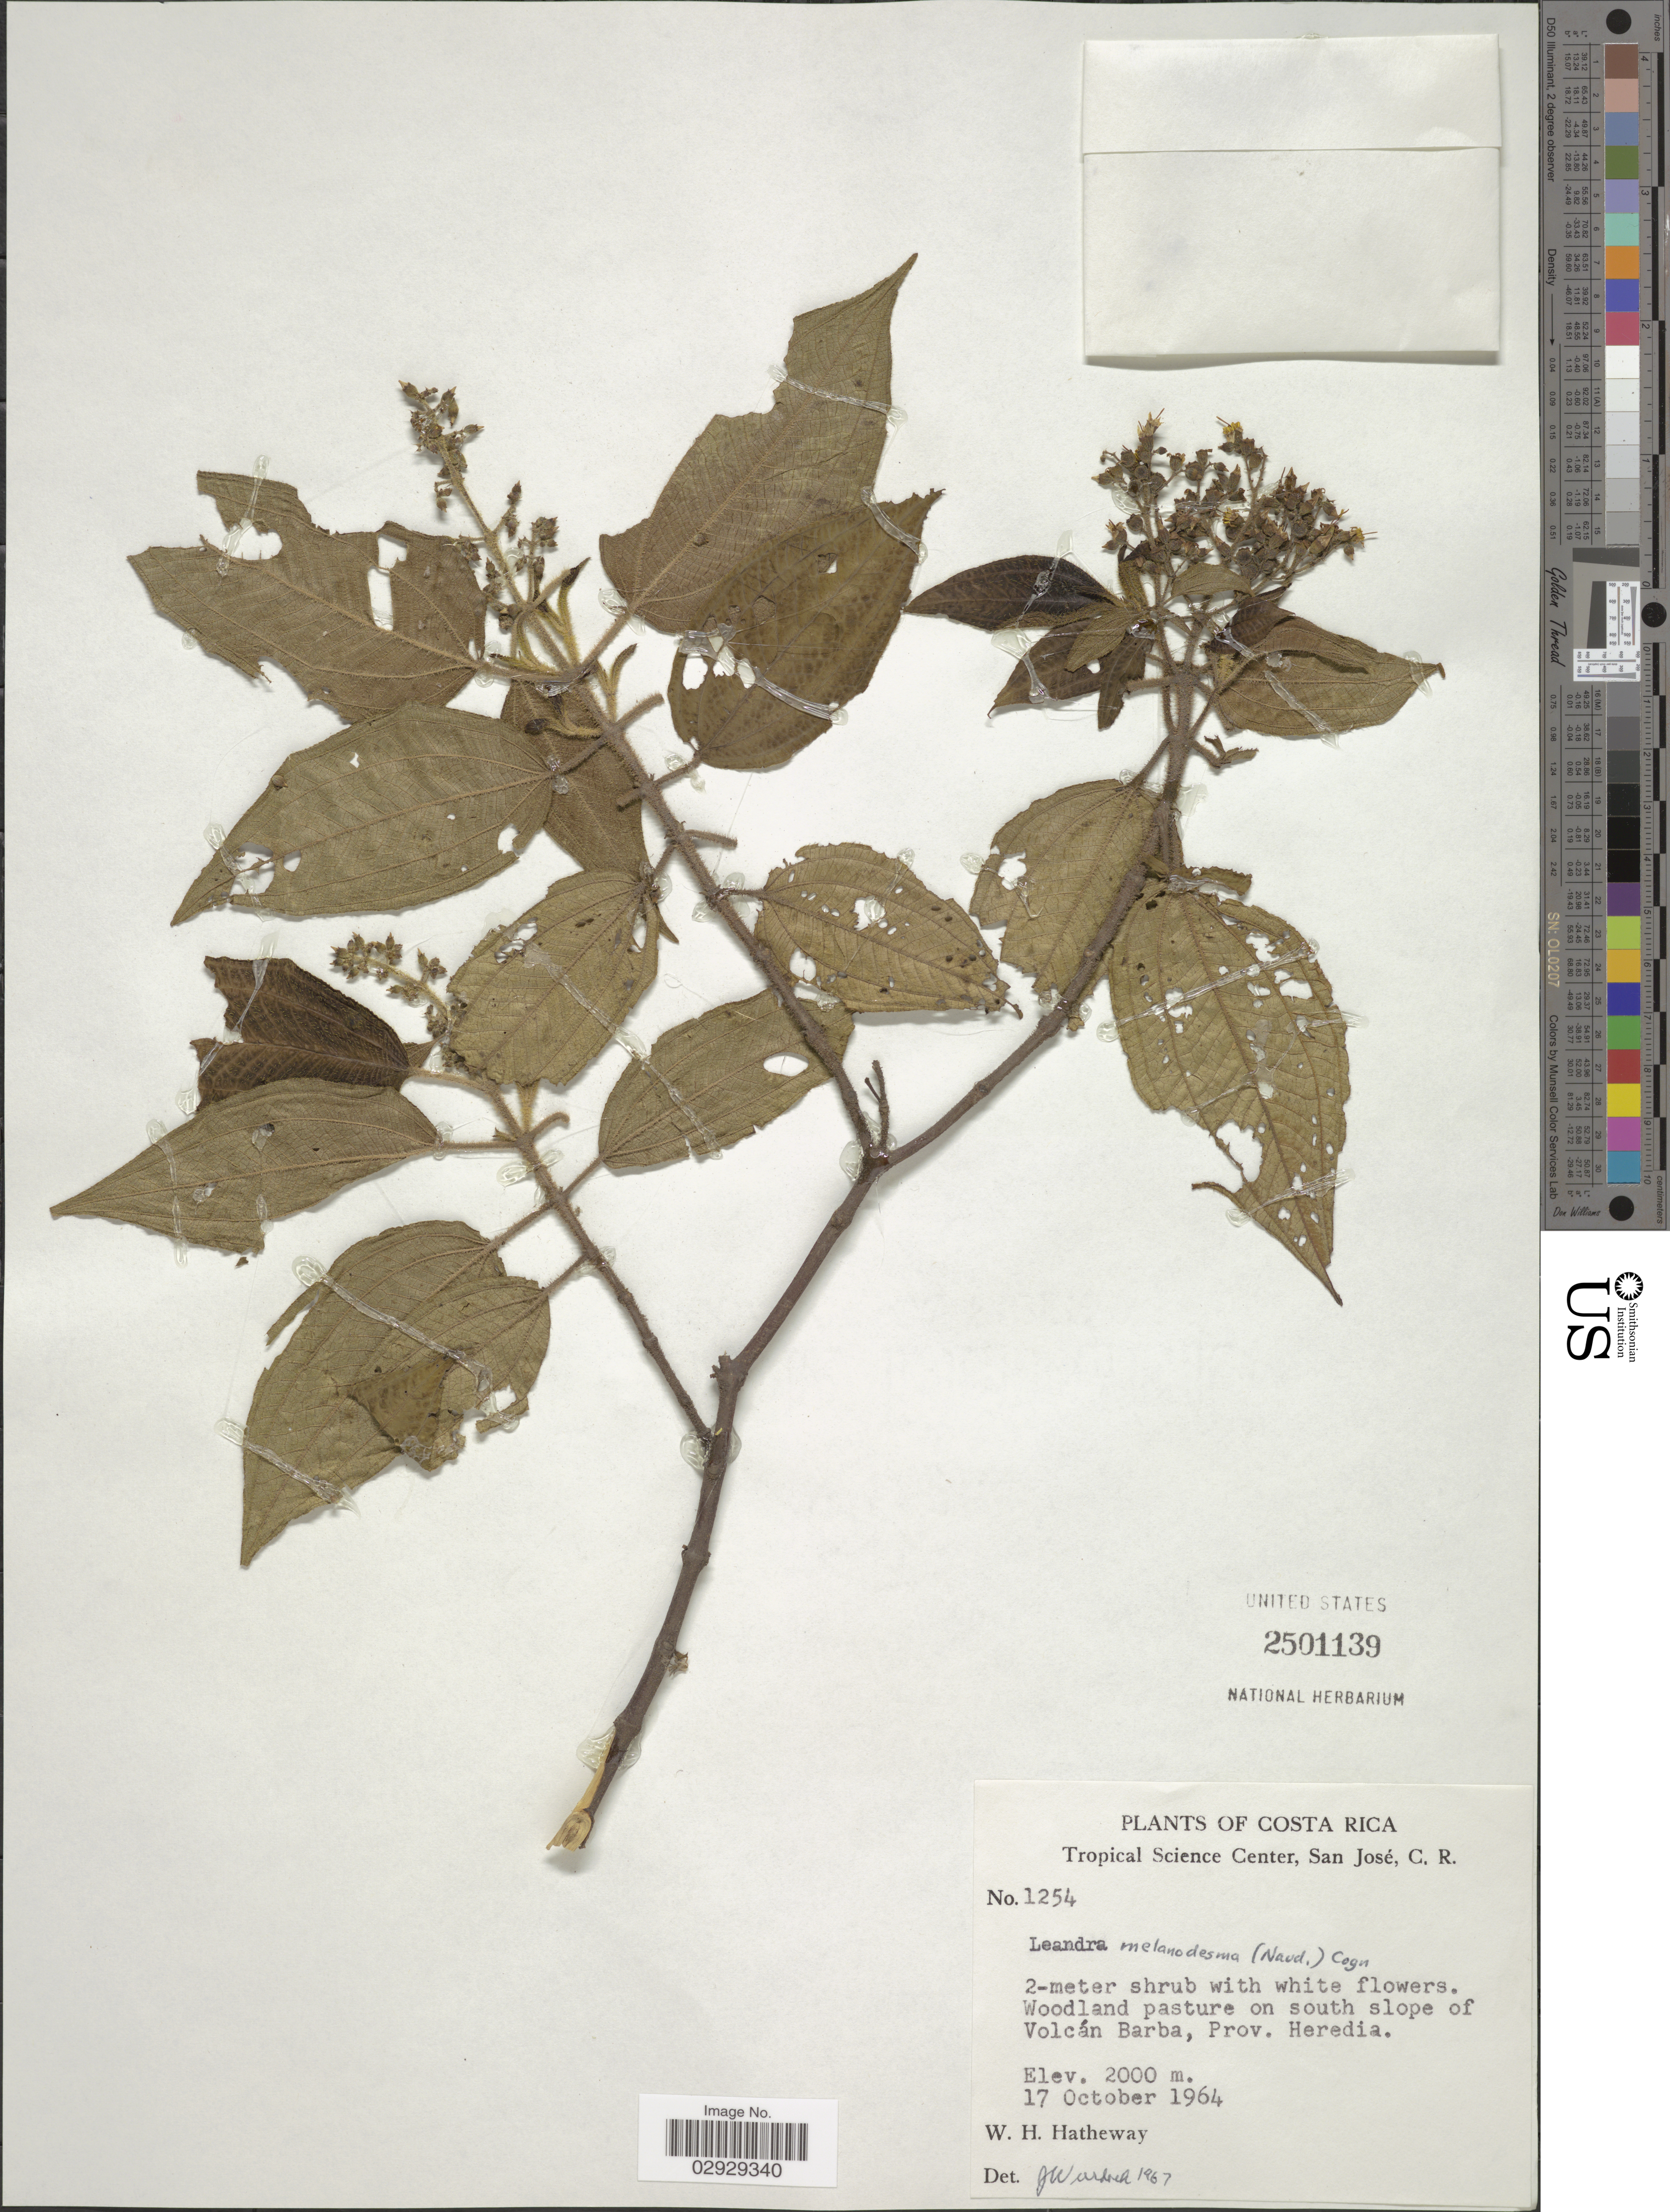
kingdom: Plantae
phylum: Tracheophyta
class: Magnoliopsida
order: Myrtales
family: Melastomataceae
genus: Leandra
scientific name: Leandra melanodesma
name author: (Naudin) Cogn.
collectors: W. H. Hatheway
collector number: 1254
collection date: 1964-10-17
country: Costa Rica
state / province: Heredia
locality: Woodland pasture on south slope of Volcán Barba.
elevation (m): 2000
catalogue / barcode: US 2501139